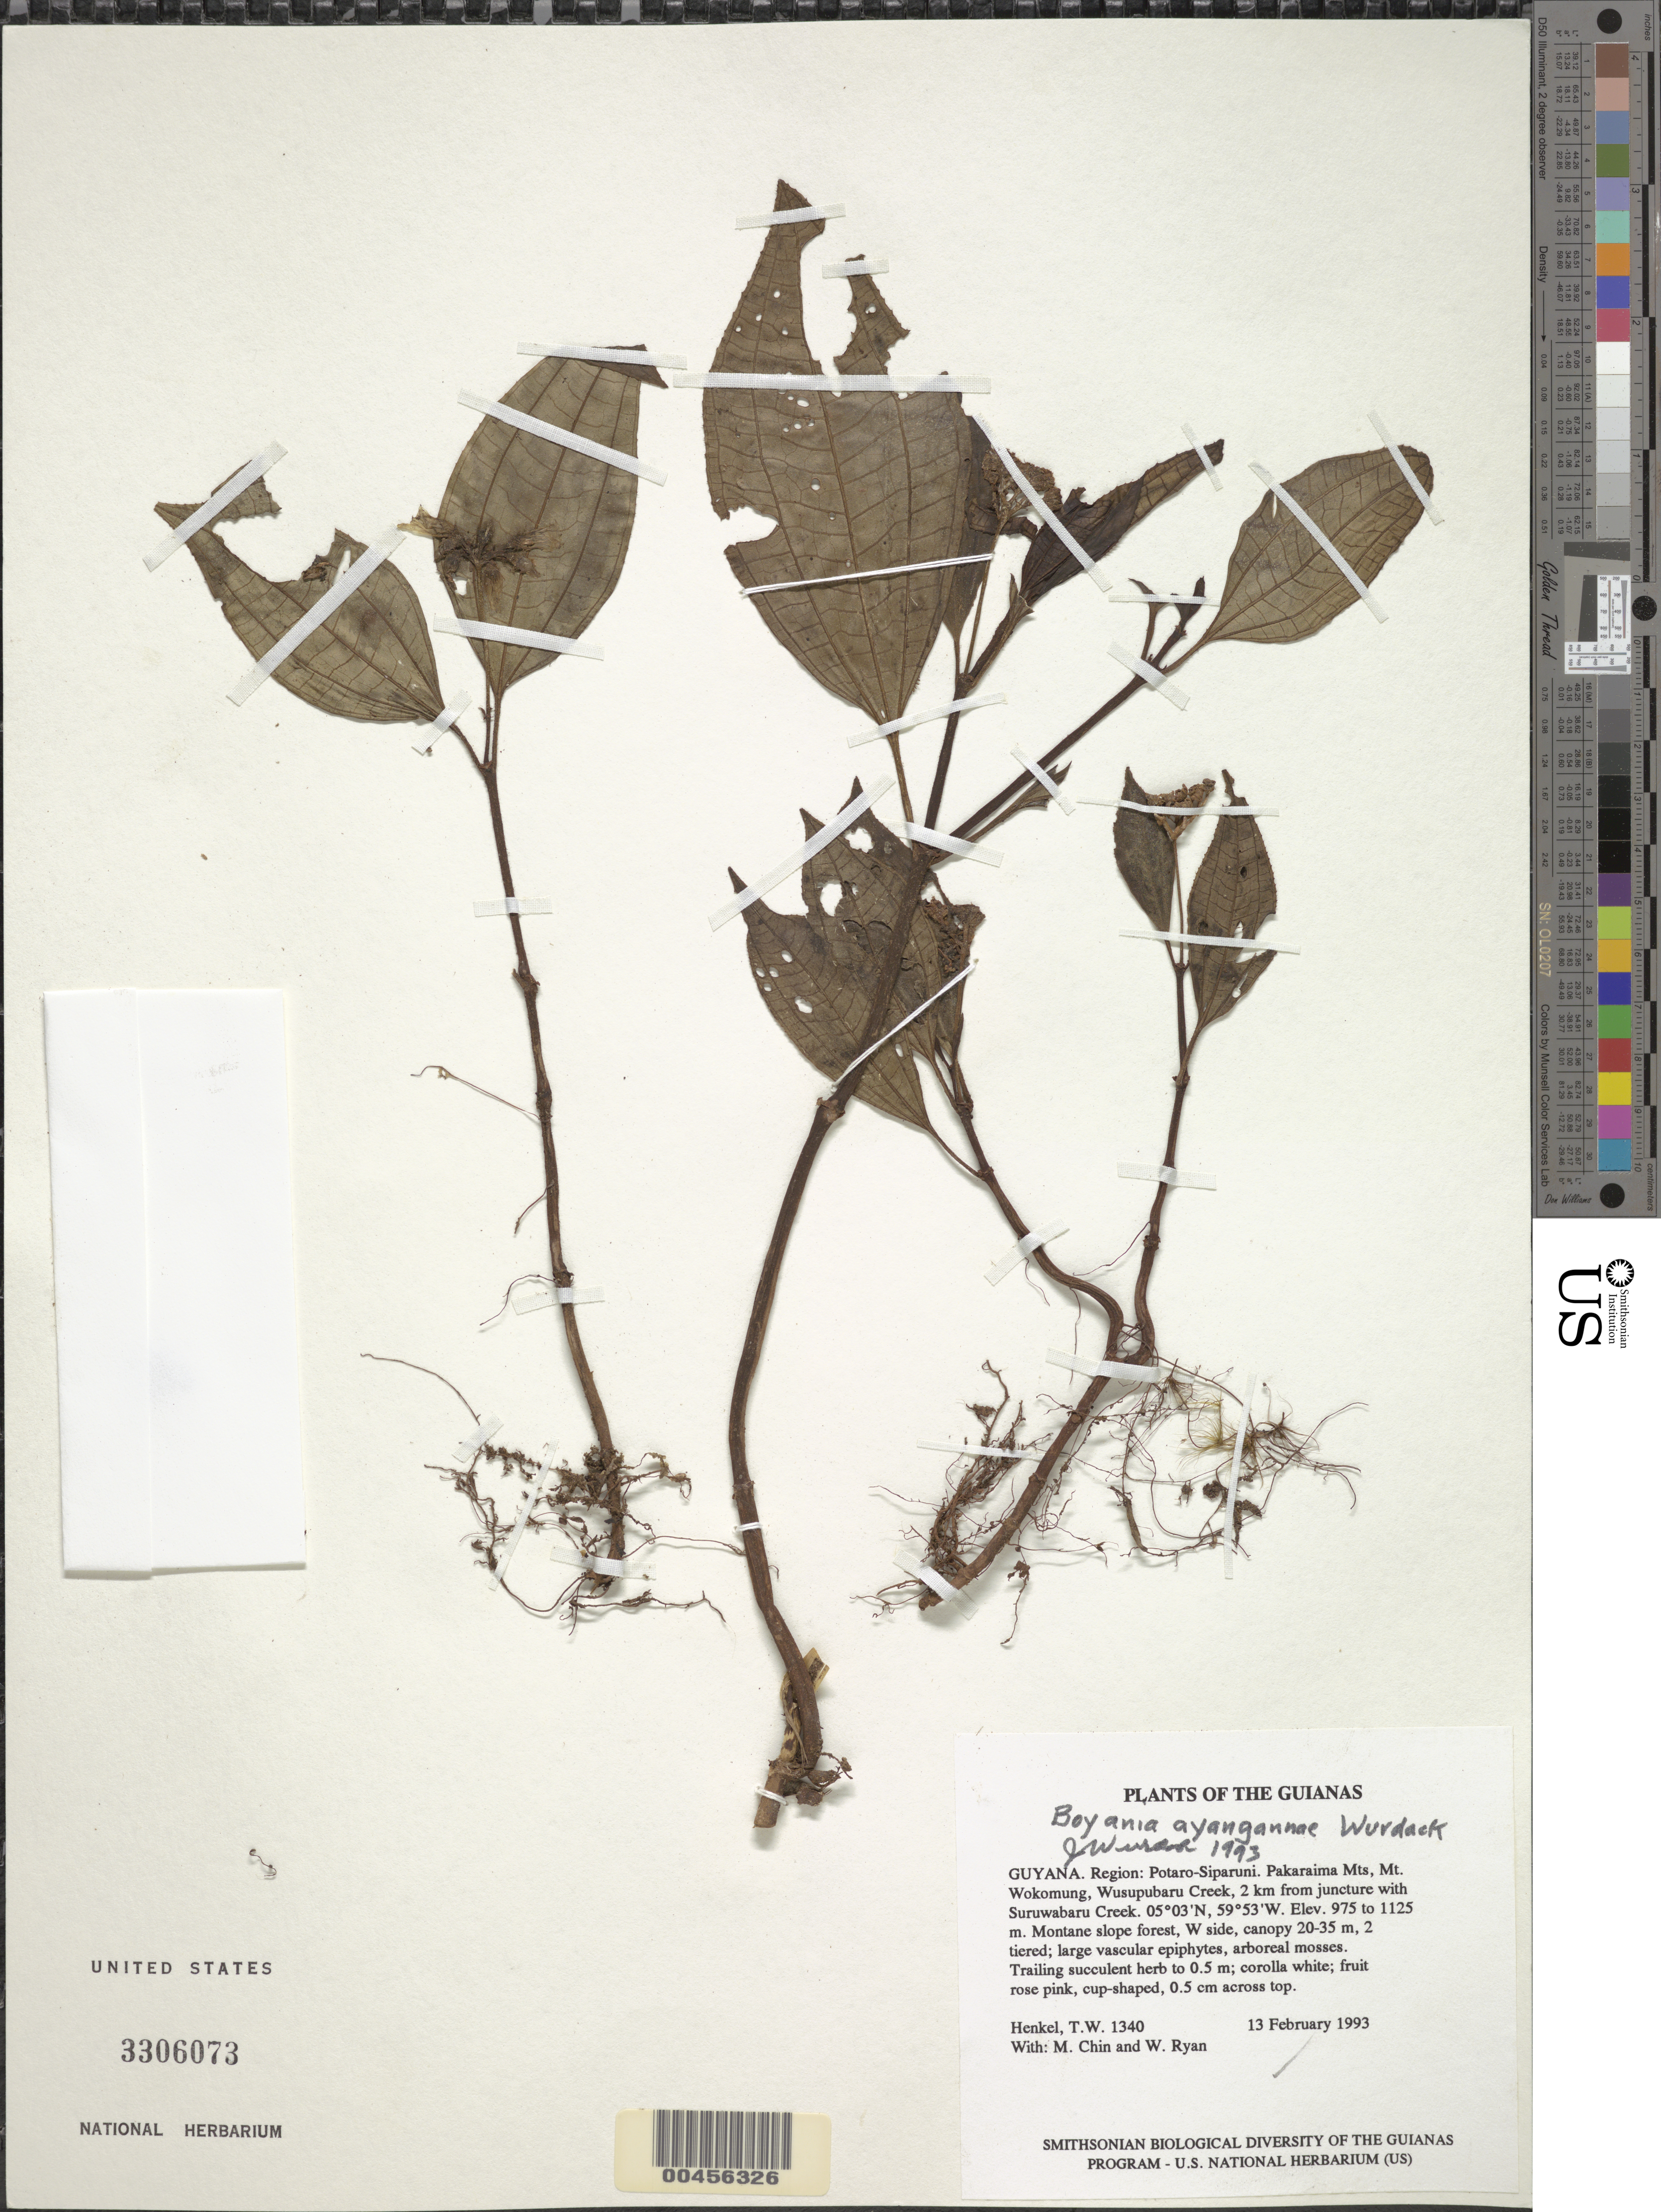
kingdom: Plantae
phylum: Tracheophyta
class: Magnoliopsida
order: Myrtales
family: Melastomataceae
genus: Boyania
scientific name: Boyania ayangannae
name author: Wurdack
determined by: Wurdack, John J., (US), US (UNITED STATES)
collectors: T. Henkel, M. Chin & W. Ryan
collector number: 1340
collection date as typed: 13 February 1993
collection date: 1993-02-13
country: Guyana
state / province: Potaro-Siparuni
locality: Pakaraima Mts, Mt. Wokomung, Wusupubaru Creek, 2 km from juncture with Suruwabaru Creek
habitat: Montane slope forest, W side, canopy 20-35 m, 2 tiered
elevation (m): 975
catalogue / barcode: US 3306073